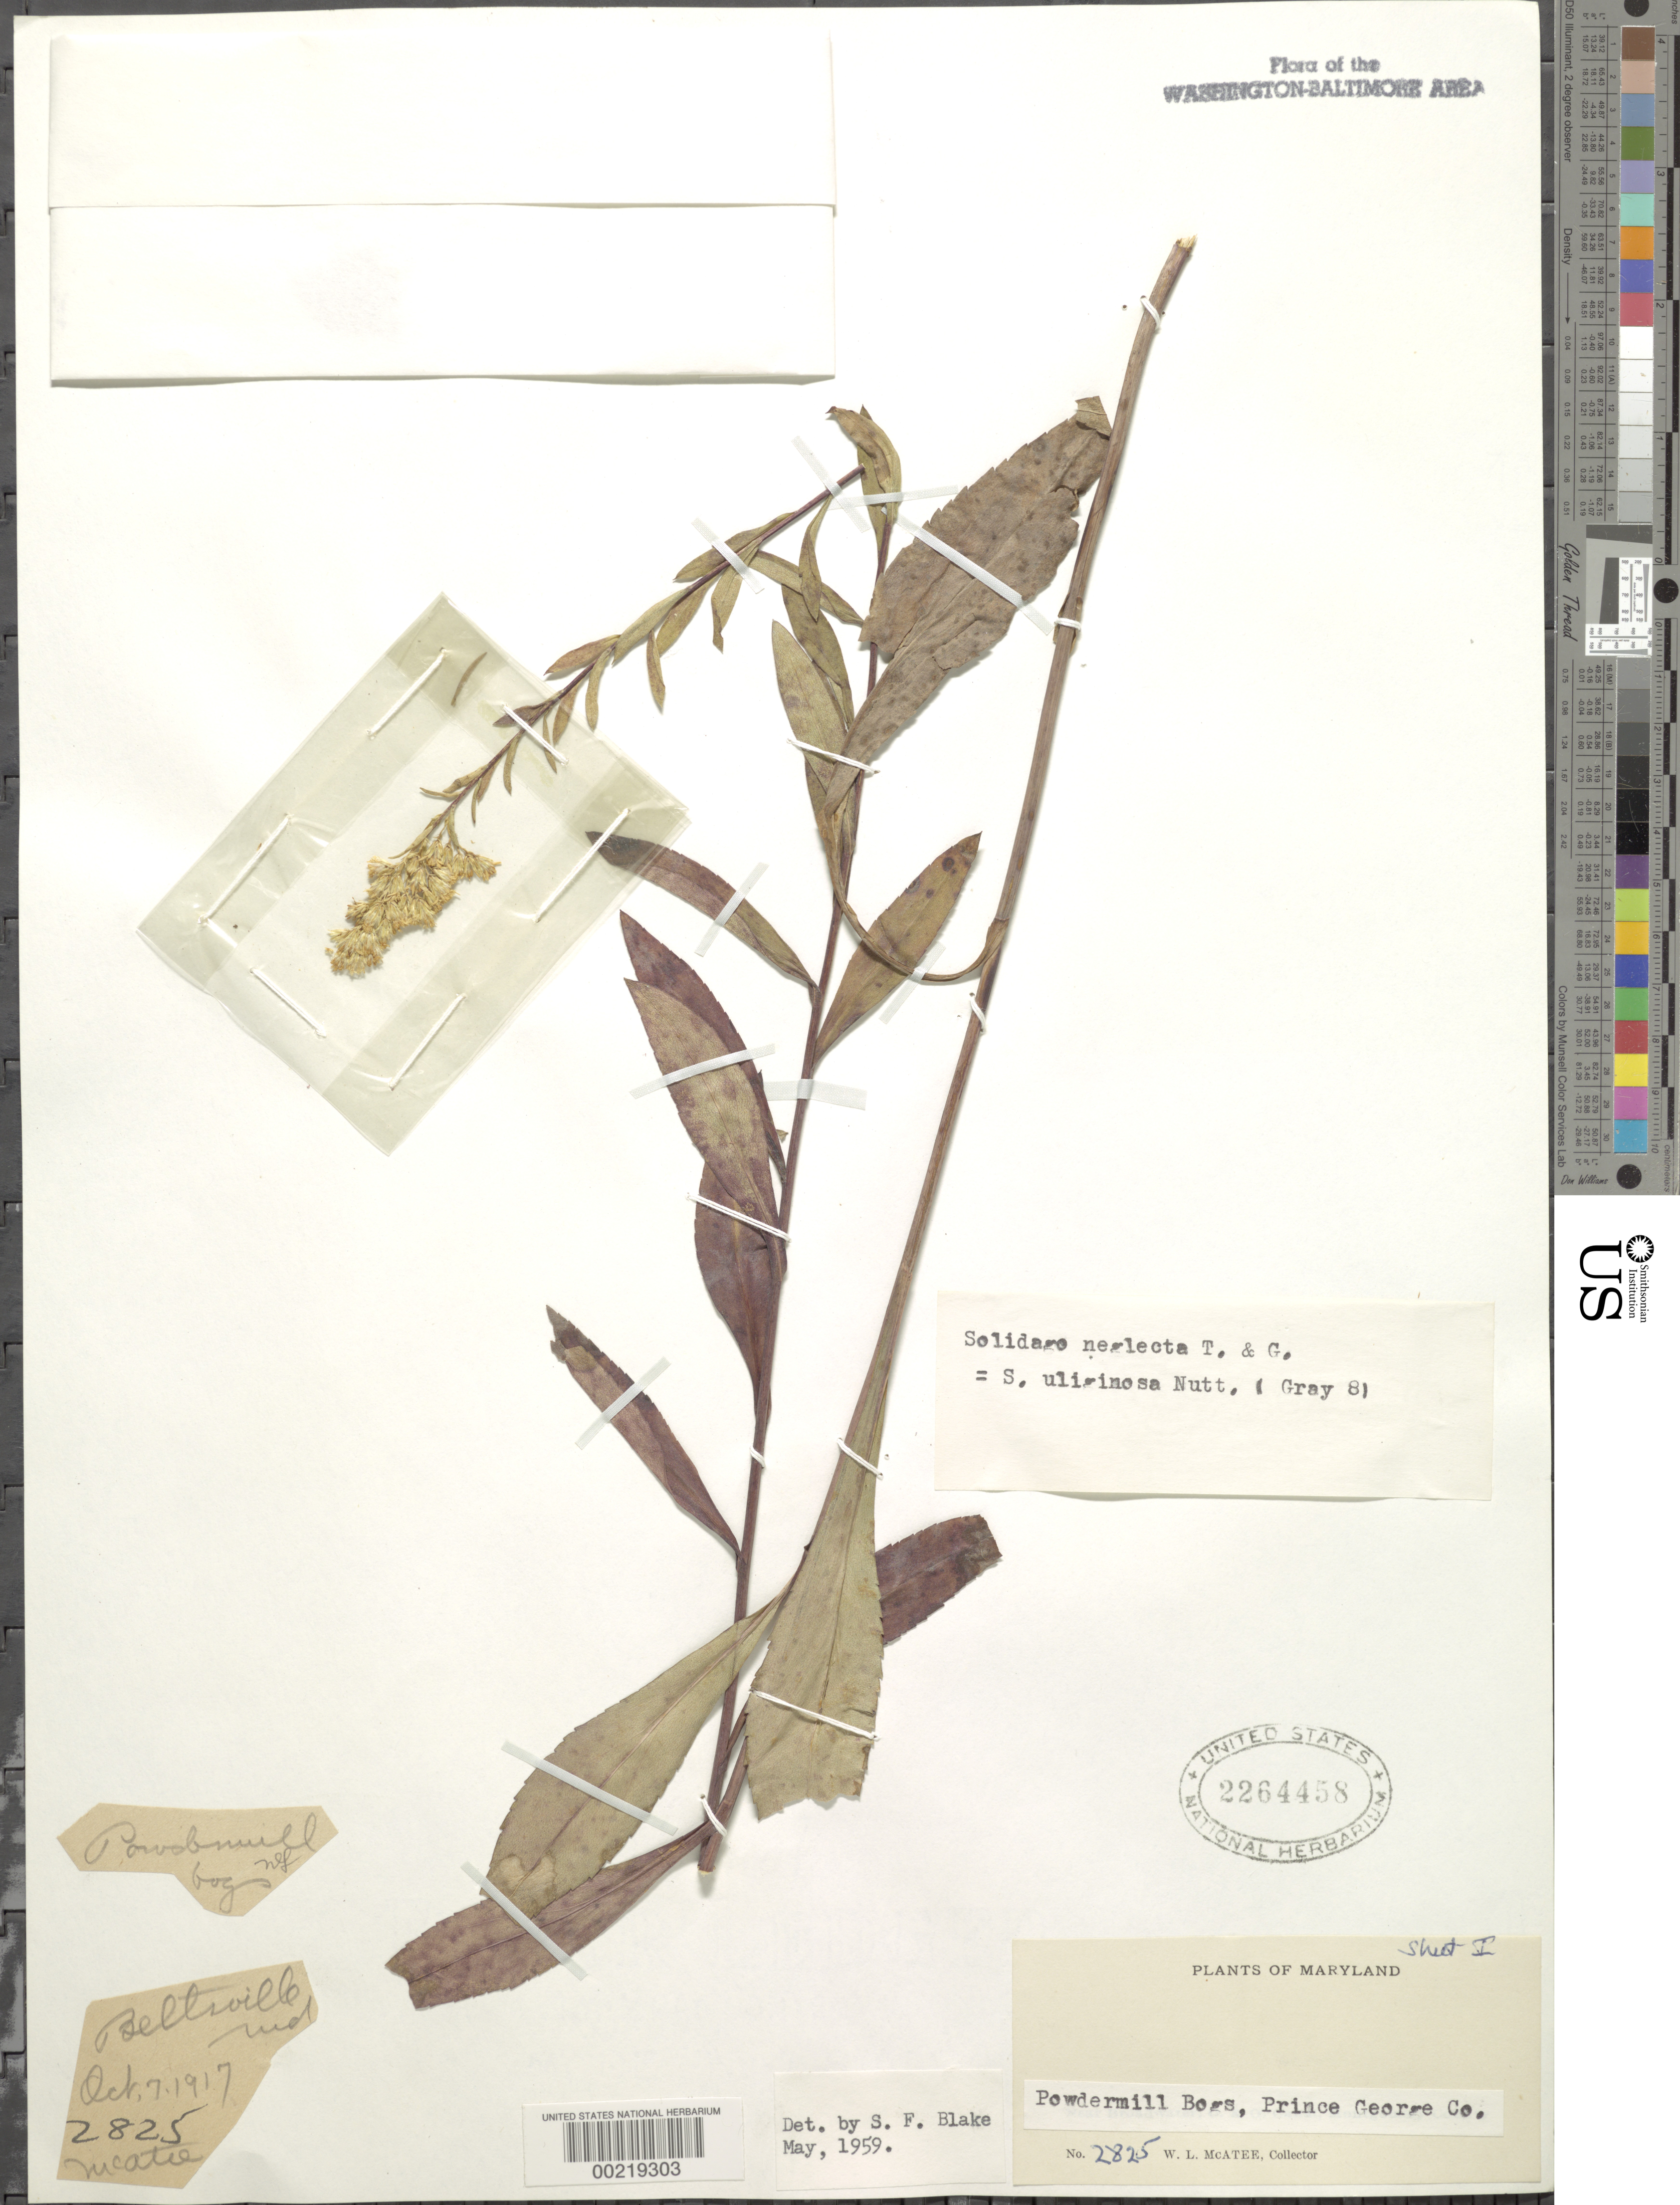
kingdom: Plantae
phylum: Tracheophyta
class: Magnoliopsida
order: Asterales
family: Asteraceae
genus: Solidago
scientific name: Solidago uliginosa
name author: Nutt.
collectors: W. McAtee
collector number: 2825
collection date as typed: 07 Oct 1917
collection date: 1917-10-07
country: United States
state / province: Maryland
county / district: Prince George's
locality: Powdermill Bogs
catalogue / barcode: US 2264458